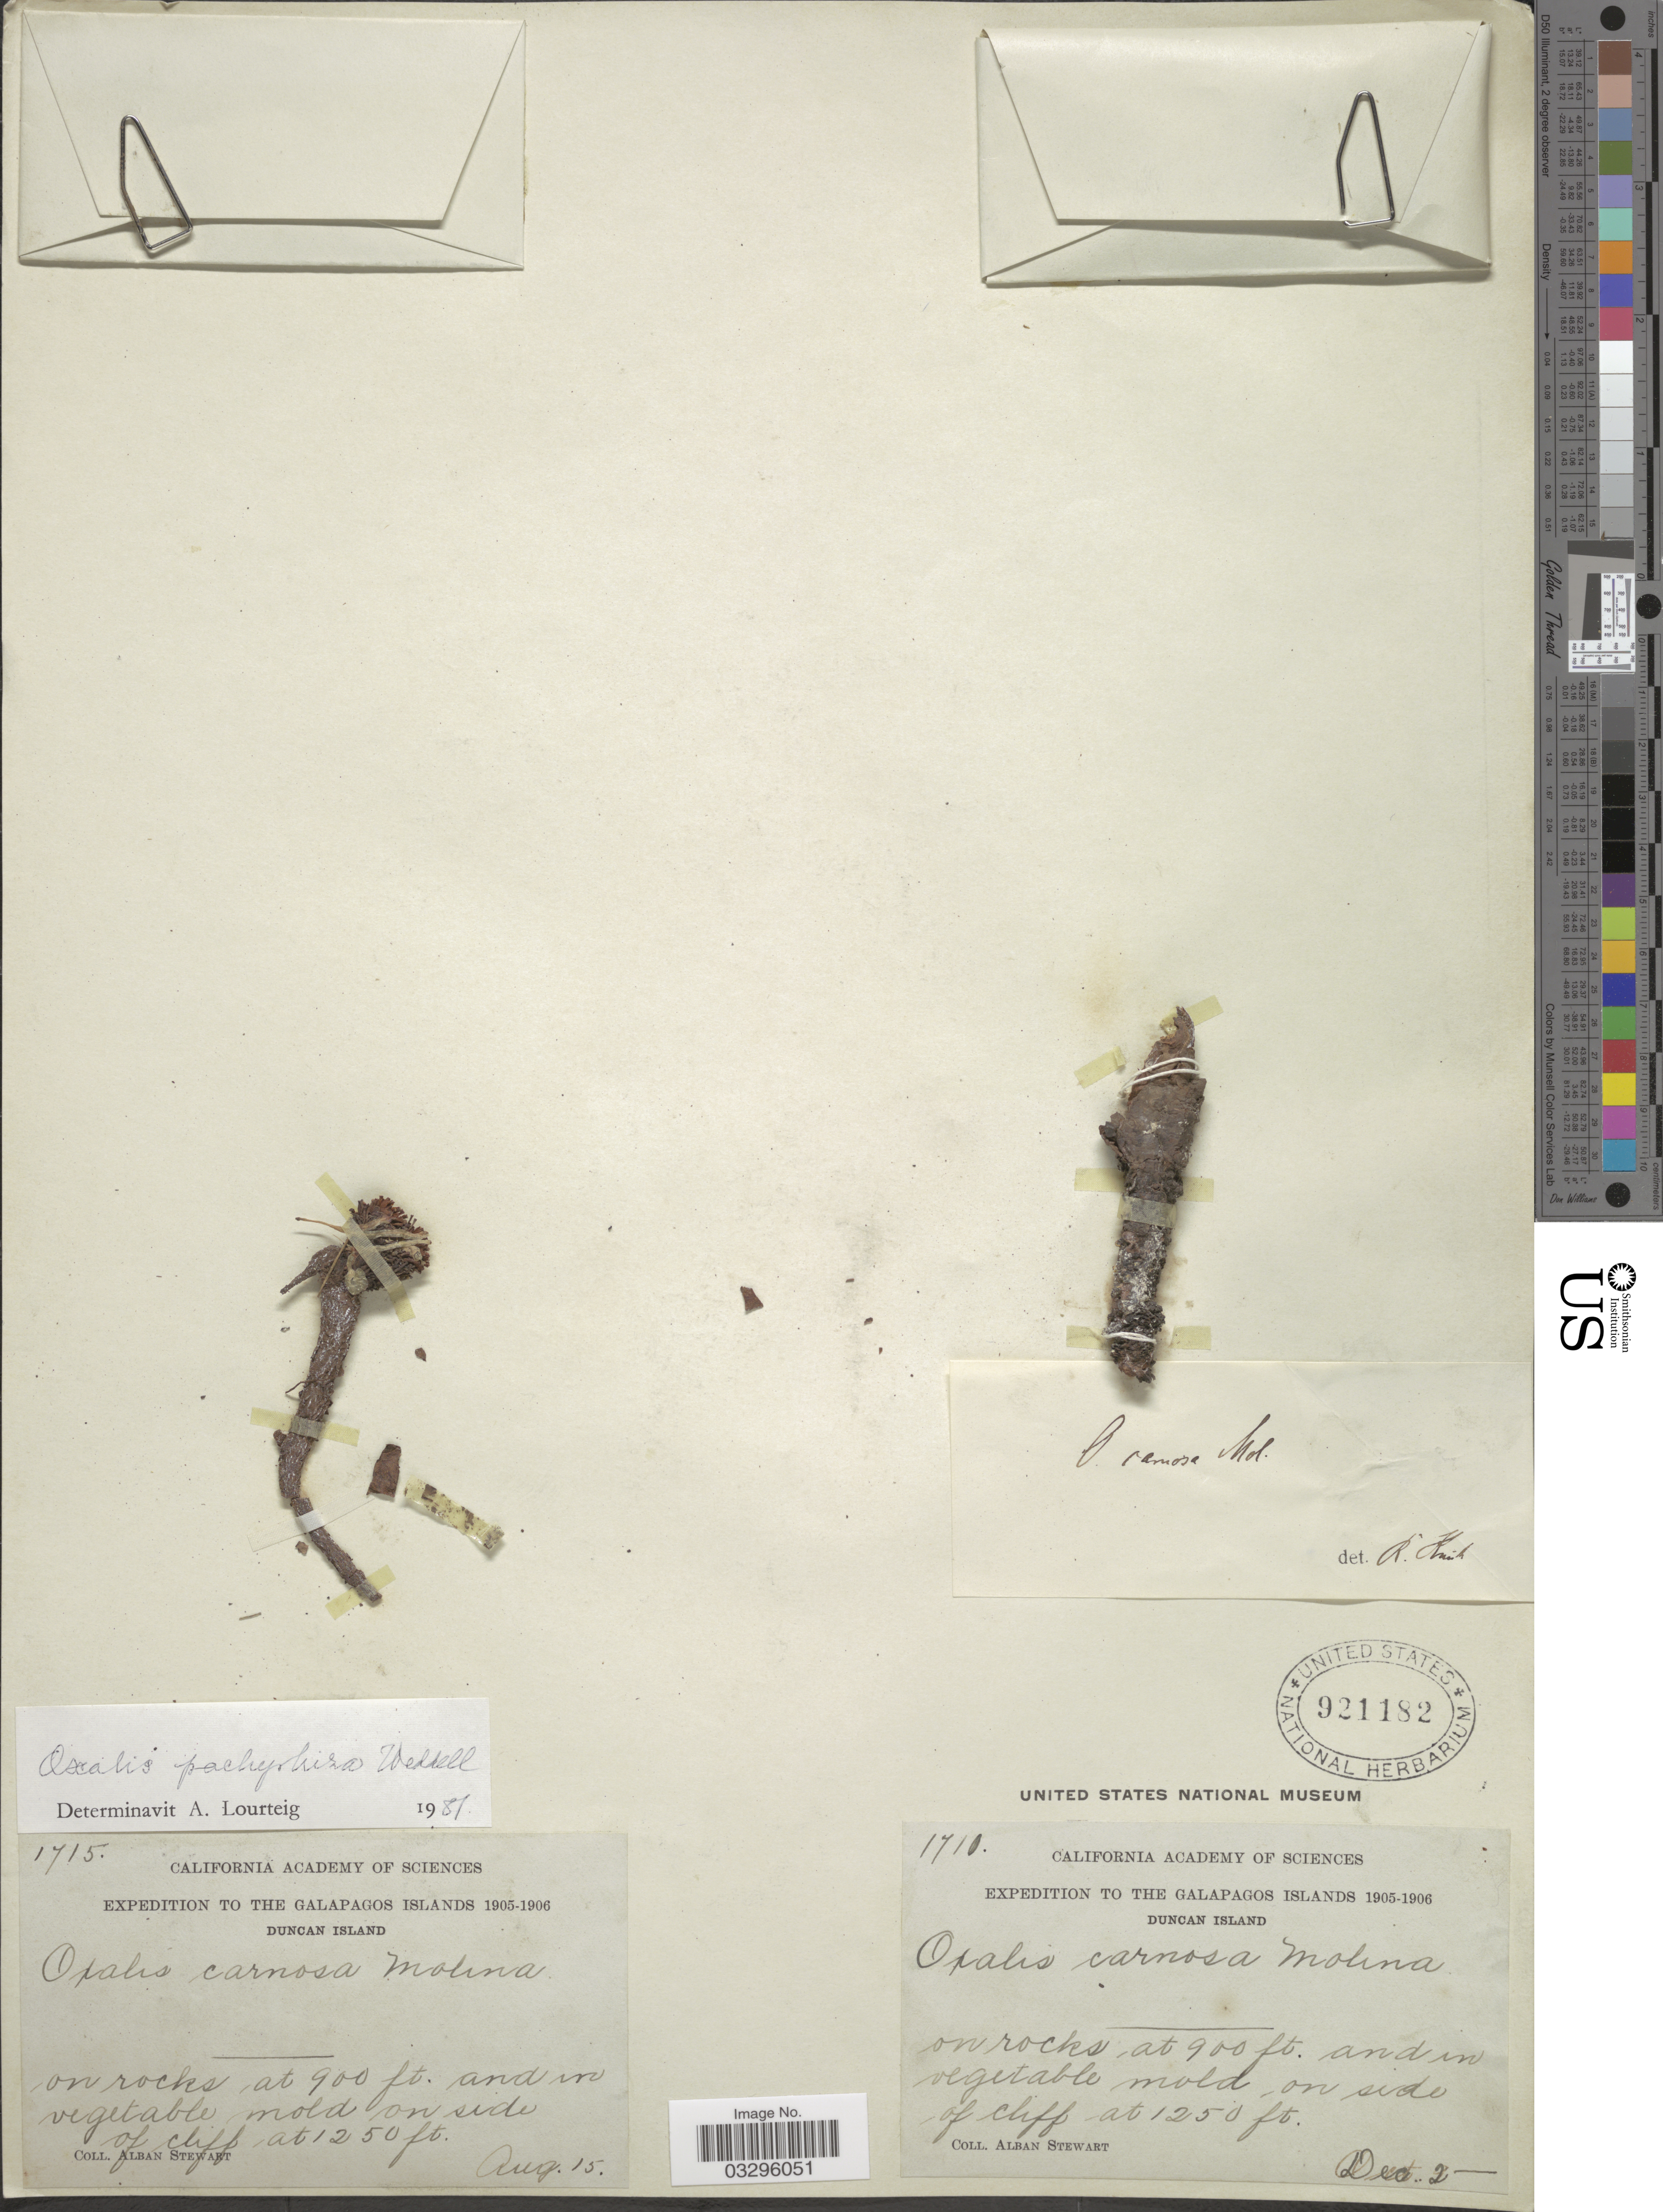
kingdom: Plantae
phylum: Tracheophyta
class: Magnoliopsida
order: Oxalidales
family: Oxalidaceae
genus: Oxalis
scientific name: Oxalis pachyrrhiza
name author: Wedd.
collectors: A. Stewart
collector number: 1710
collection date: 1905-12-02/1906-12-02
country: Ecuador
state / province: Colón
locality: The Galapagos Islands. Duncan Island.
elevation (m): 381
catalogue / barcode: US 921182